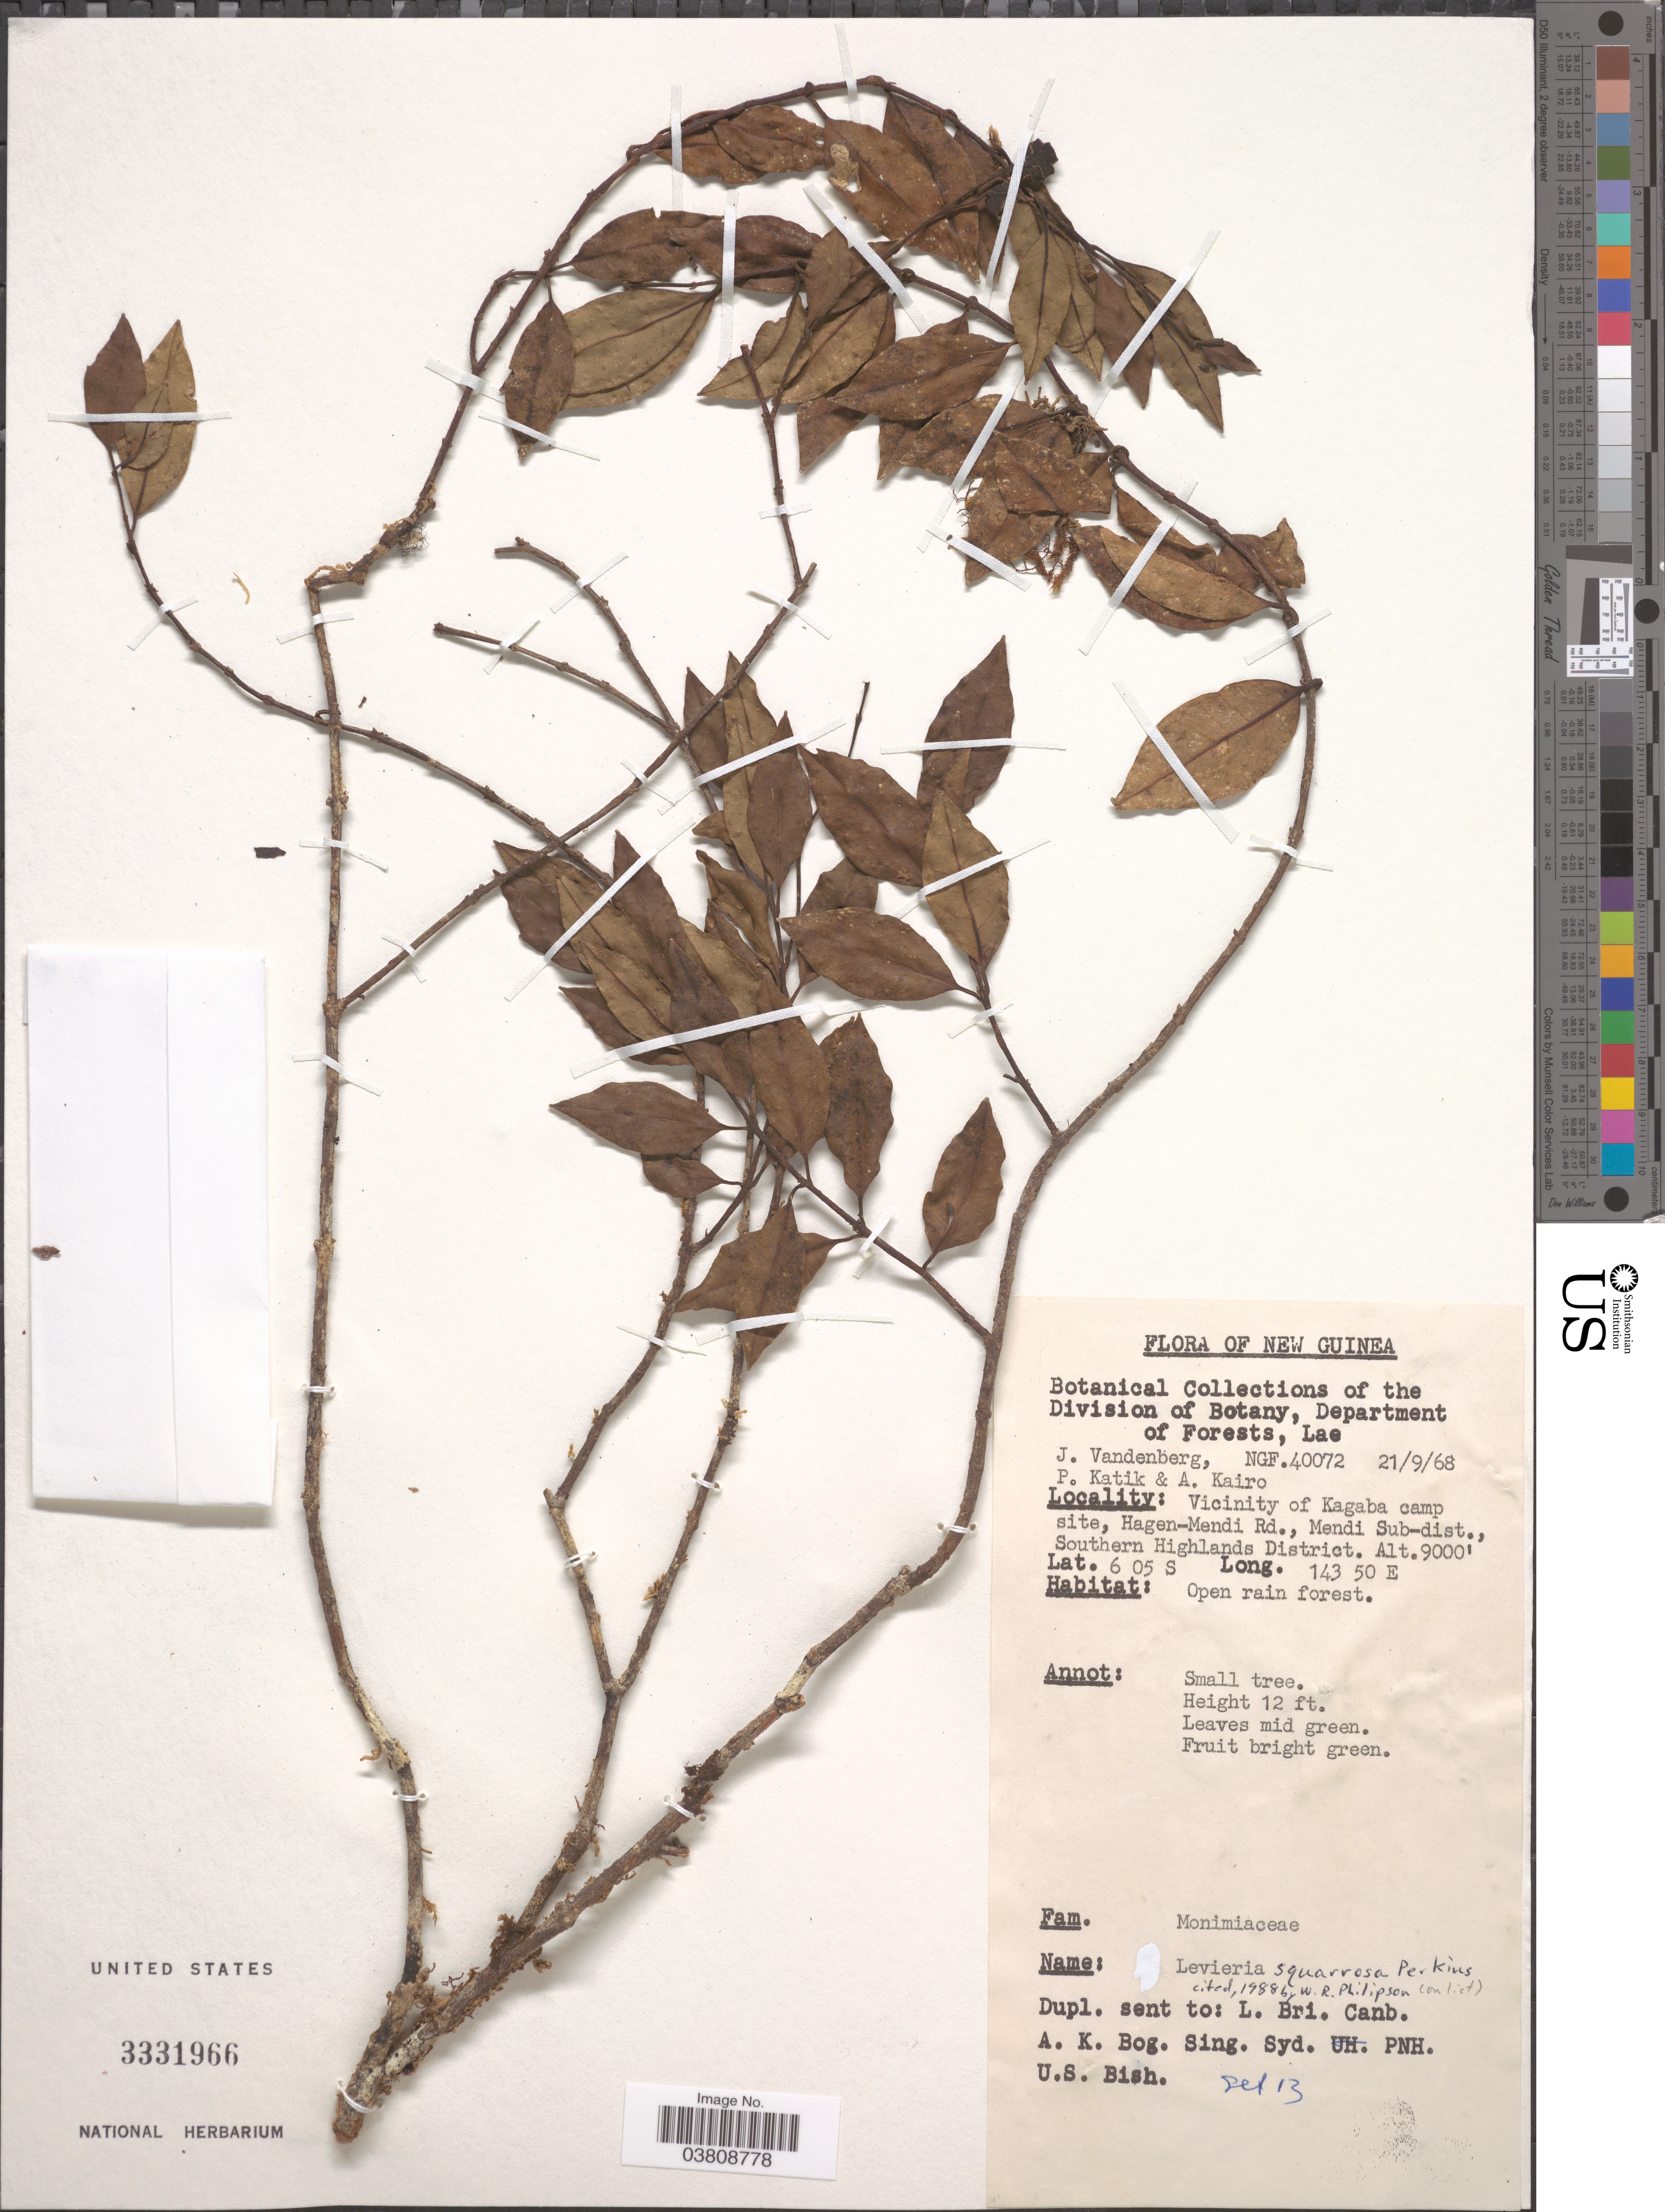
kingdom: Plantae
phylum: Tracheophyta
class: Magnoliopsida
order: Laurales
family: Monimiaceae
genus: Levieria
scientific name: Levieria squarrosa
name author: Perkins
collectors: J. Vandenberg, P. Katik & A. Kairo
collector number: NGF 40072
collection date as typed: Transcribed d/m/y: 21/9/68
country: Papua New Guinea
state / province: Southern Highlands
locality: New Guinea. Vicinity of Kagaba camp site, Hagen-Mendi Rd., Mendi Sub-dist., Southern Highlands District.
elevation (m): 2743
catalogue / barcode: US 3331966